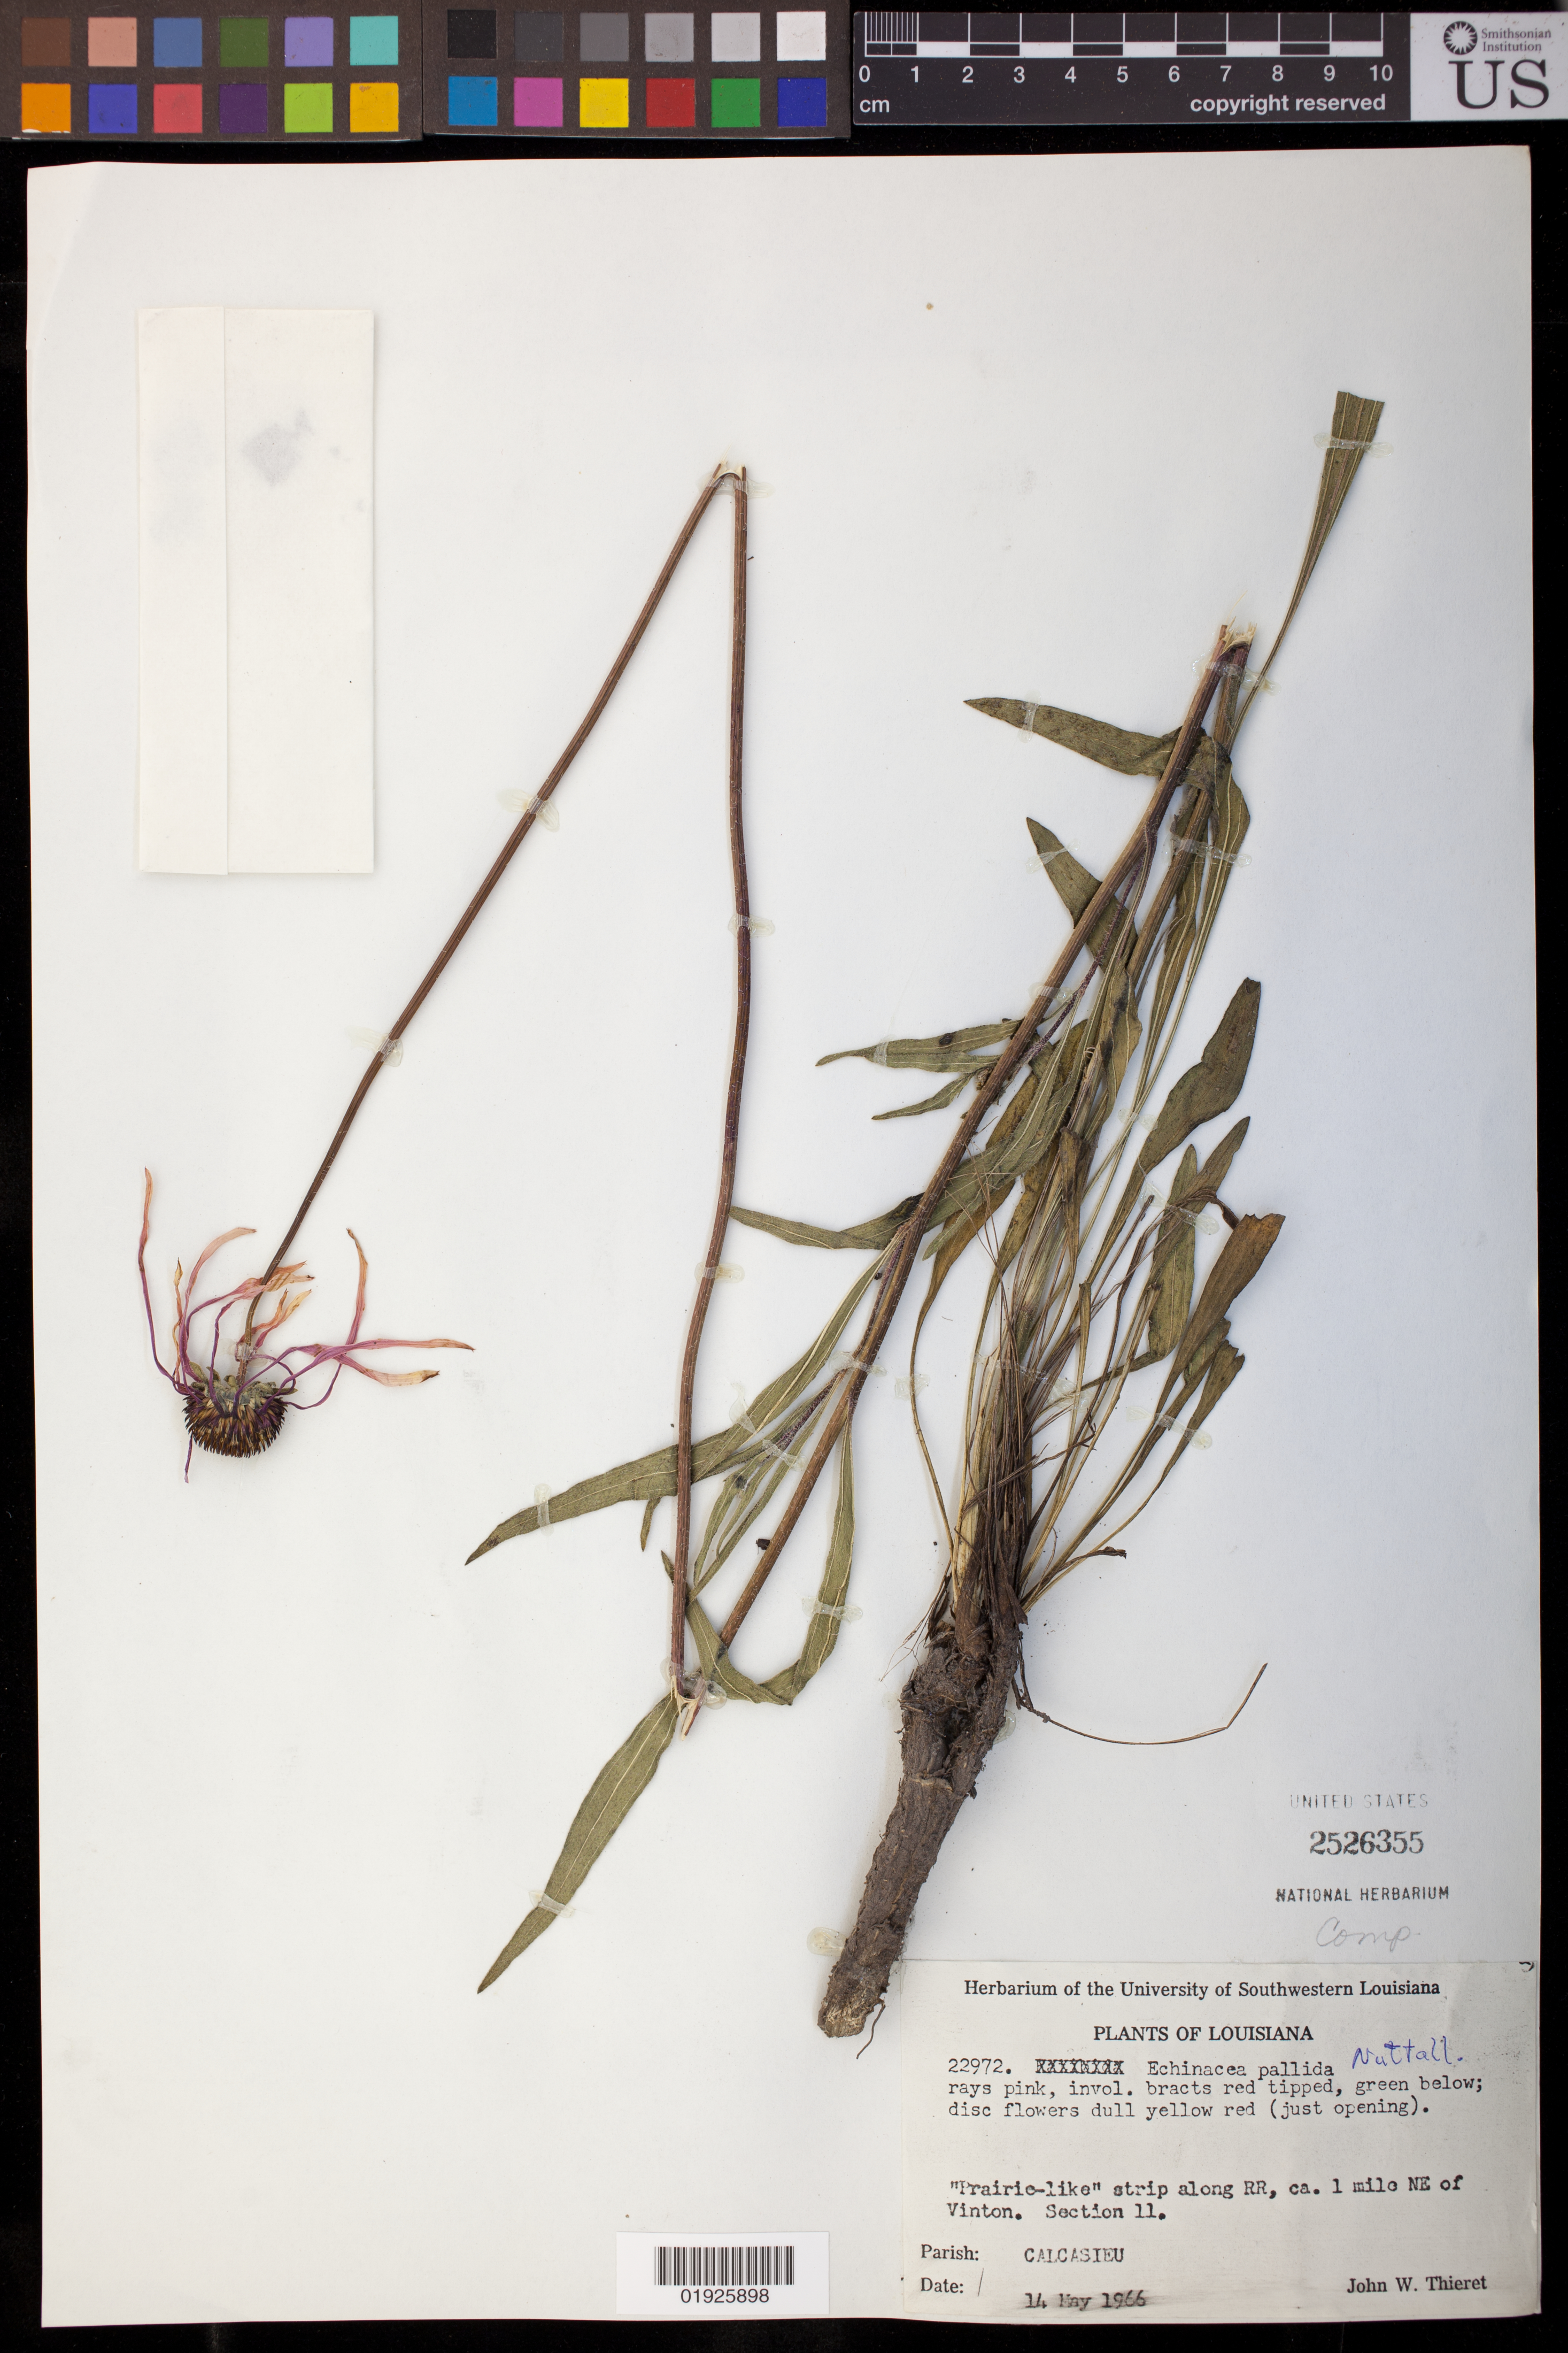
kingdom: Plantae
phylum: Tracheophyta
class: Magnoliopsida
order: Asterales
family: Asteraceae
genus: Echinacea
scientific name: Echinacea pallida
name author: (Nutt.) Nutt.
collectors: J. W. Thieret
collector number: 22972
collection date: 1966-05-14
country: United States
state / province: Louisiana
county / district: Calcasieu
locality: "Prairie-like" strip along RR, ca. 1 mile NE of Vinton. Section 11.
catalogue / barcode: US 2526355